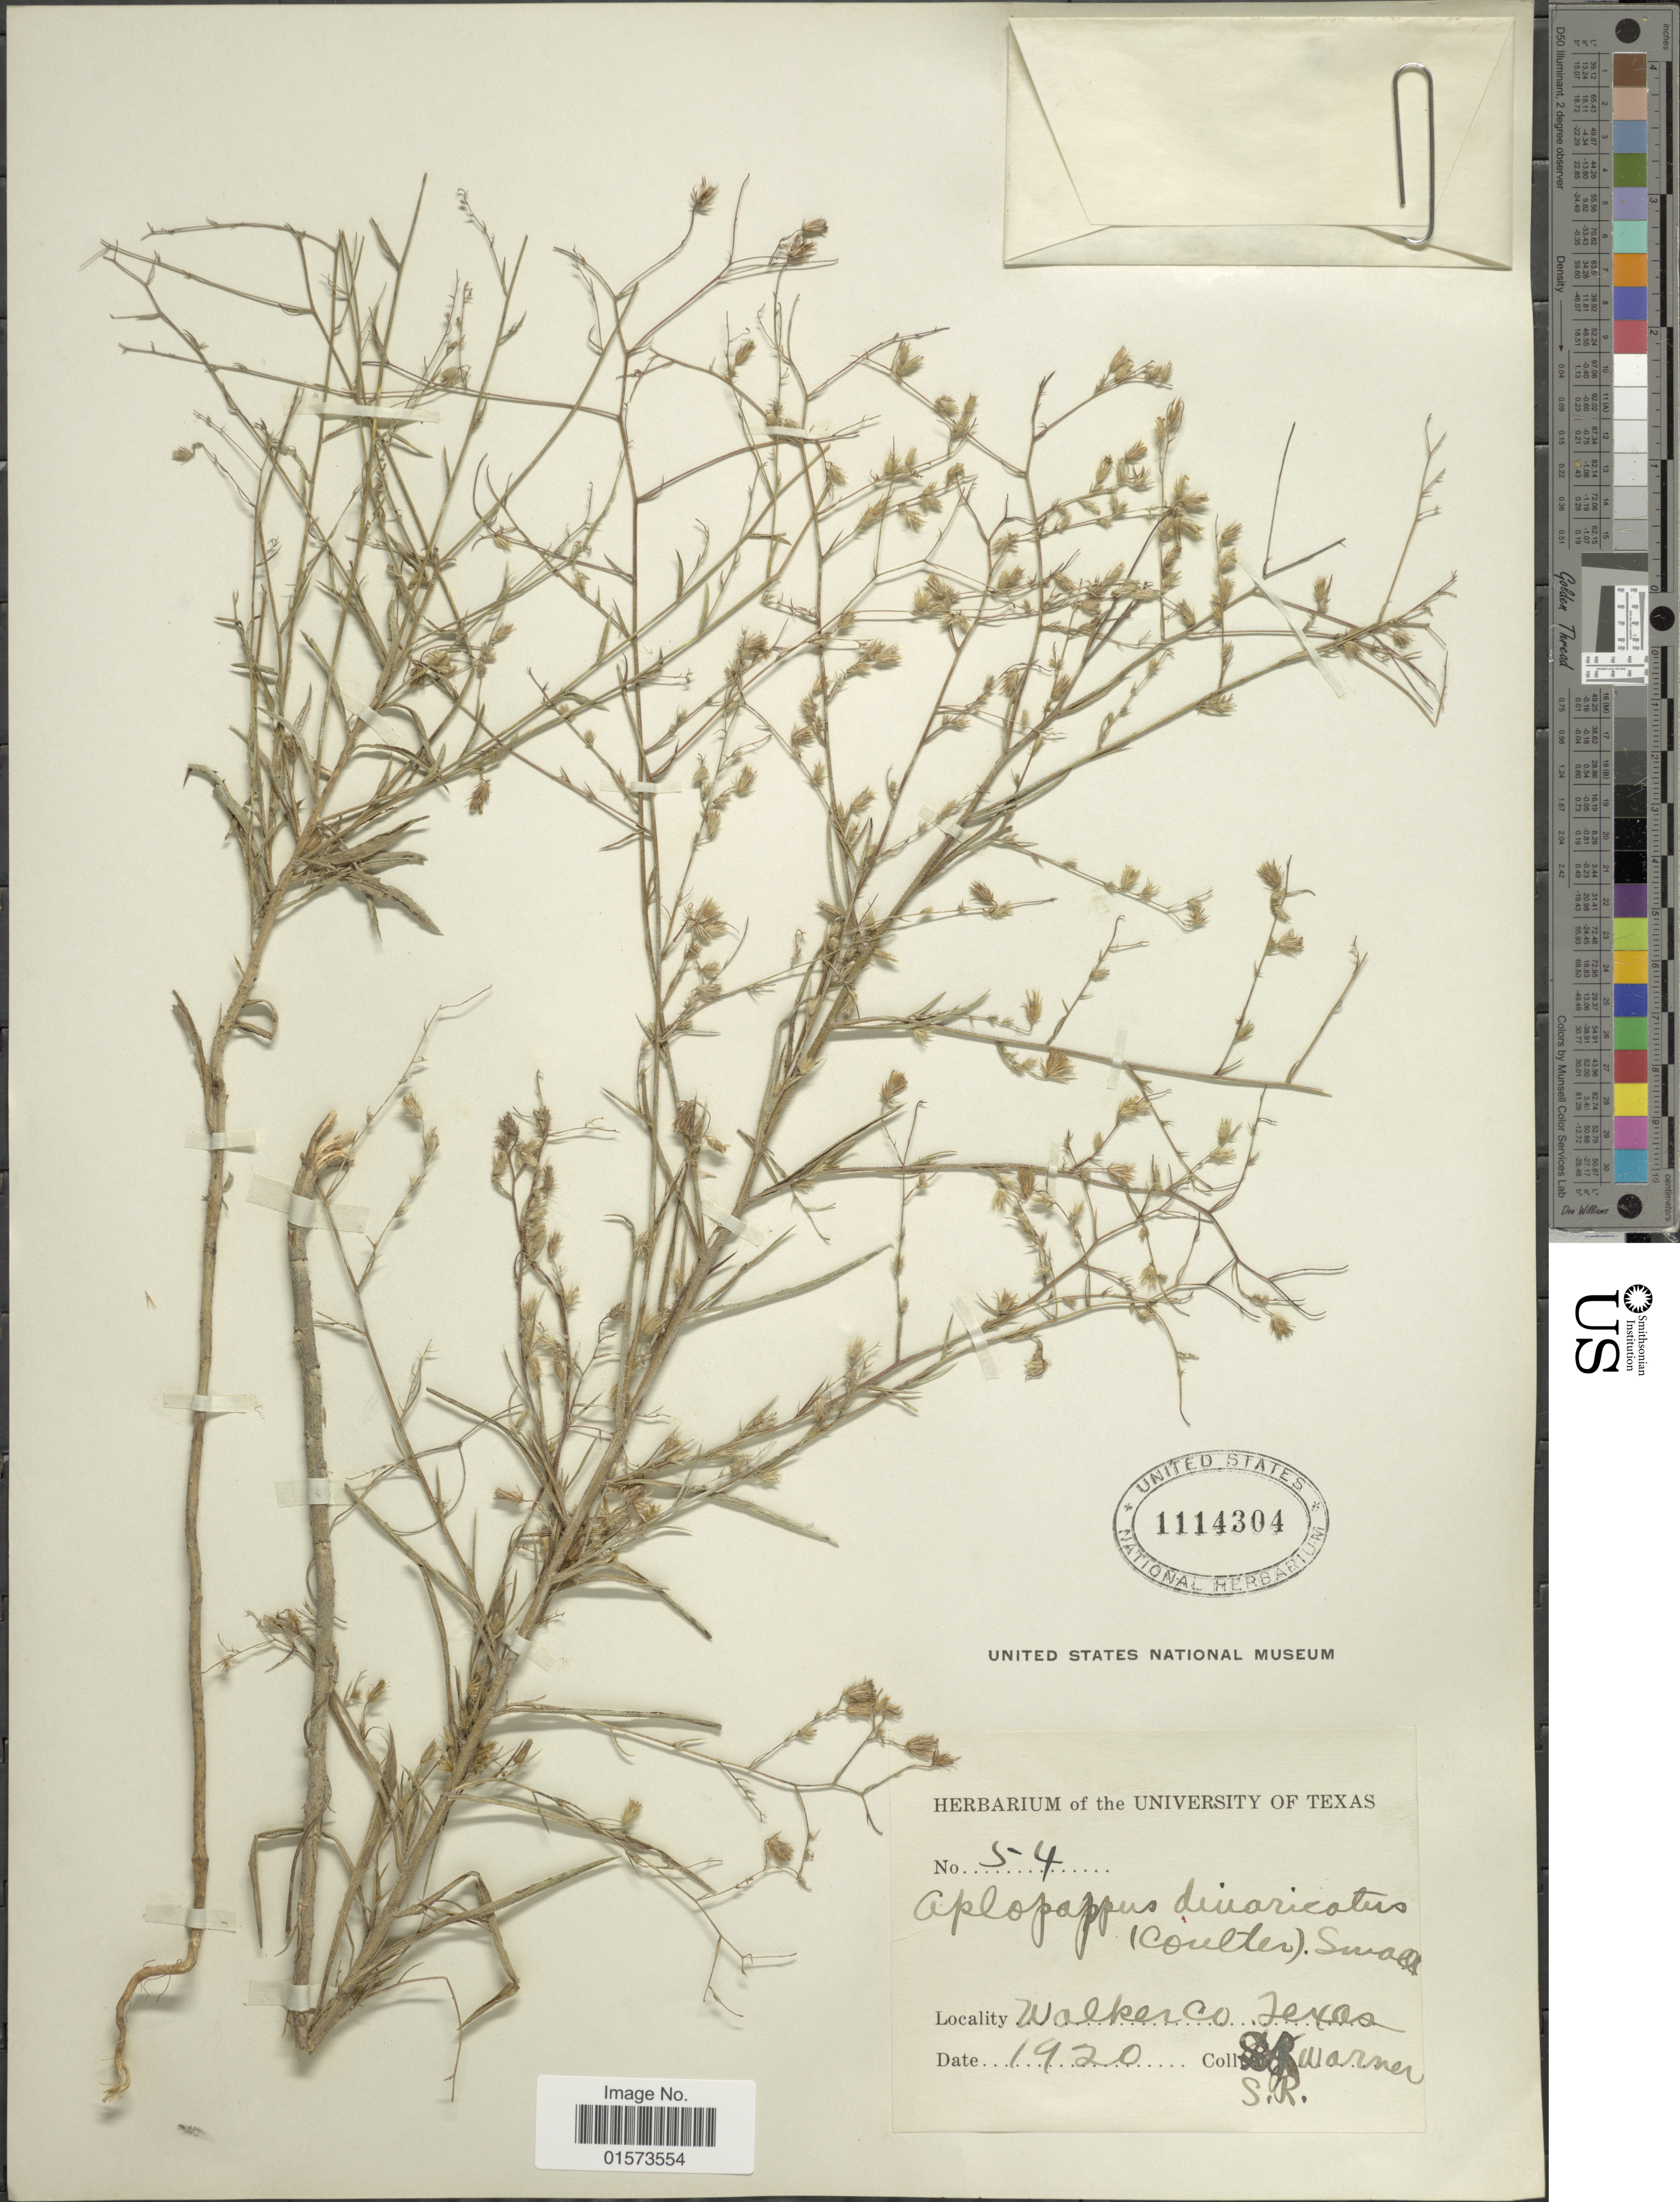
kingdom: Plantae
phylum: Tracheophyta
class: Magnoliopsida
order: Asterales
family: Asteraceae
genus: Croptilon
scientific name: Croptilon divaricatum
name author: (Nutt.) Raf.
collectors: S. Warner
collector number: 54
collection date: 1920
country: United States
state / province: Texas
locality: Walker Co.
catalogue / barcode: US 1114304